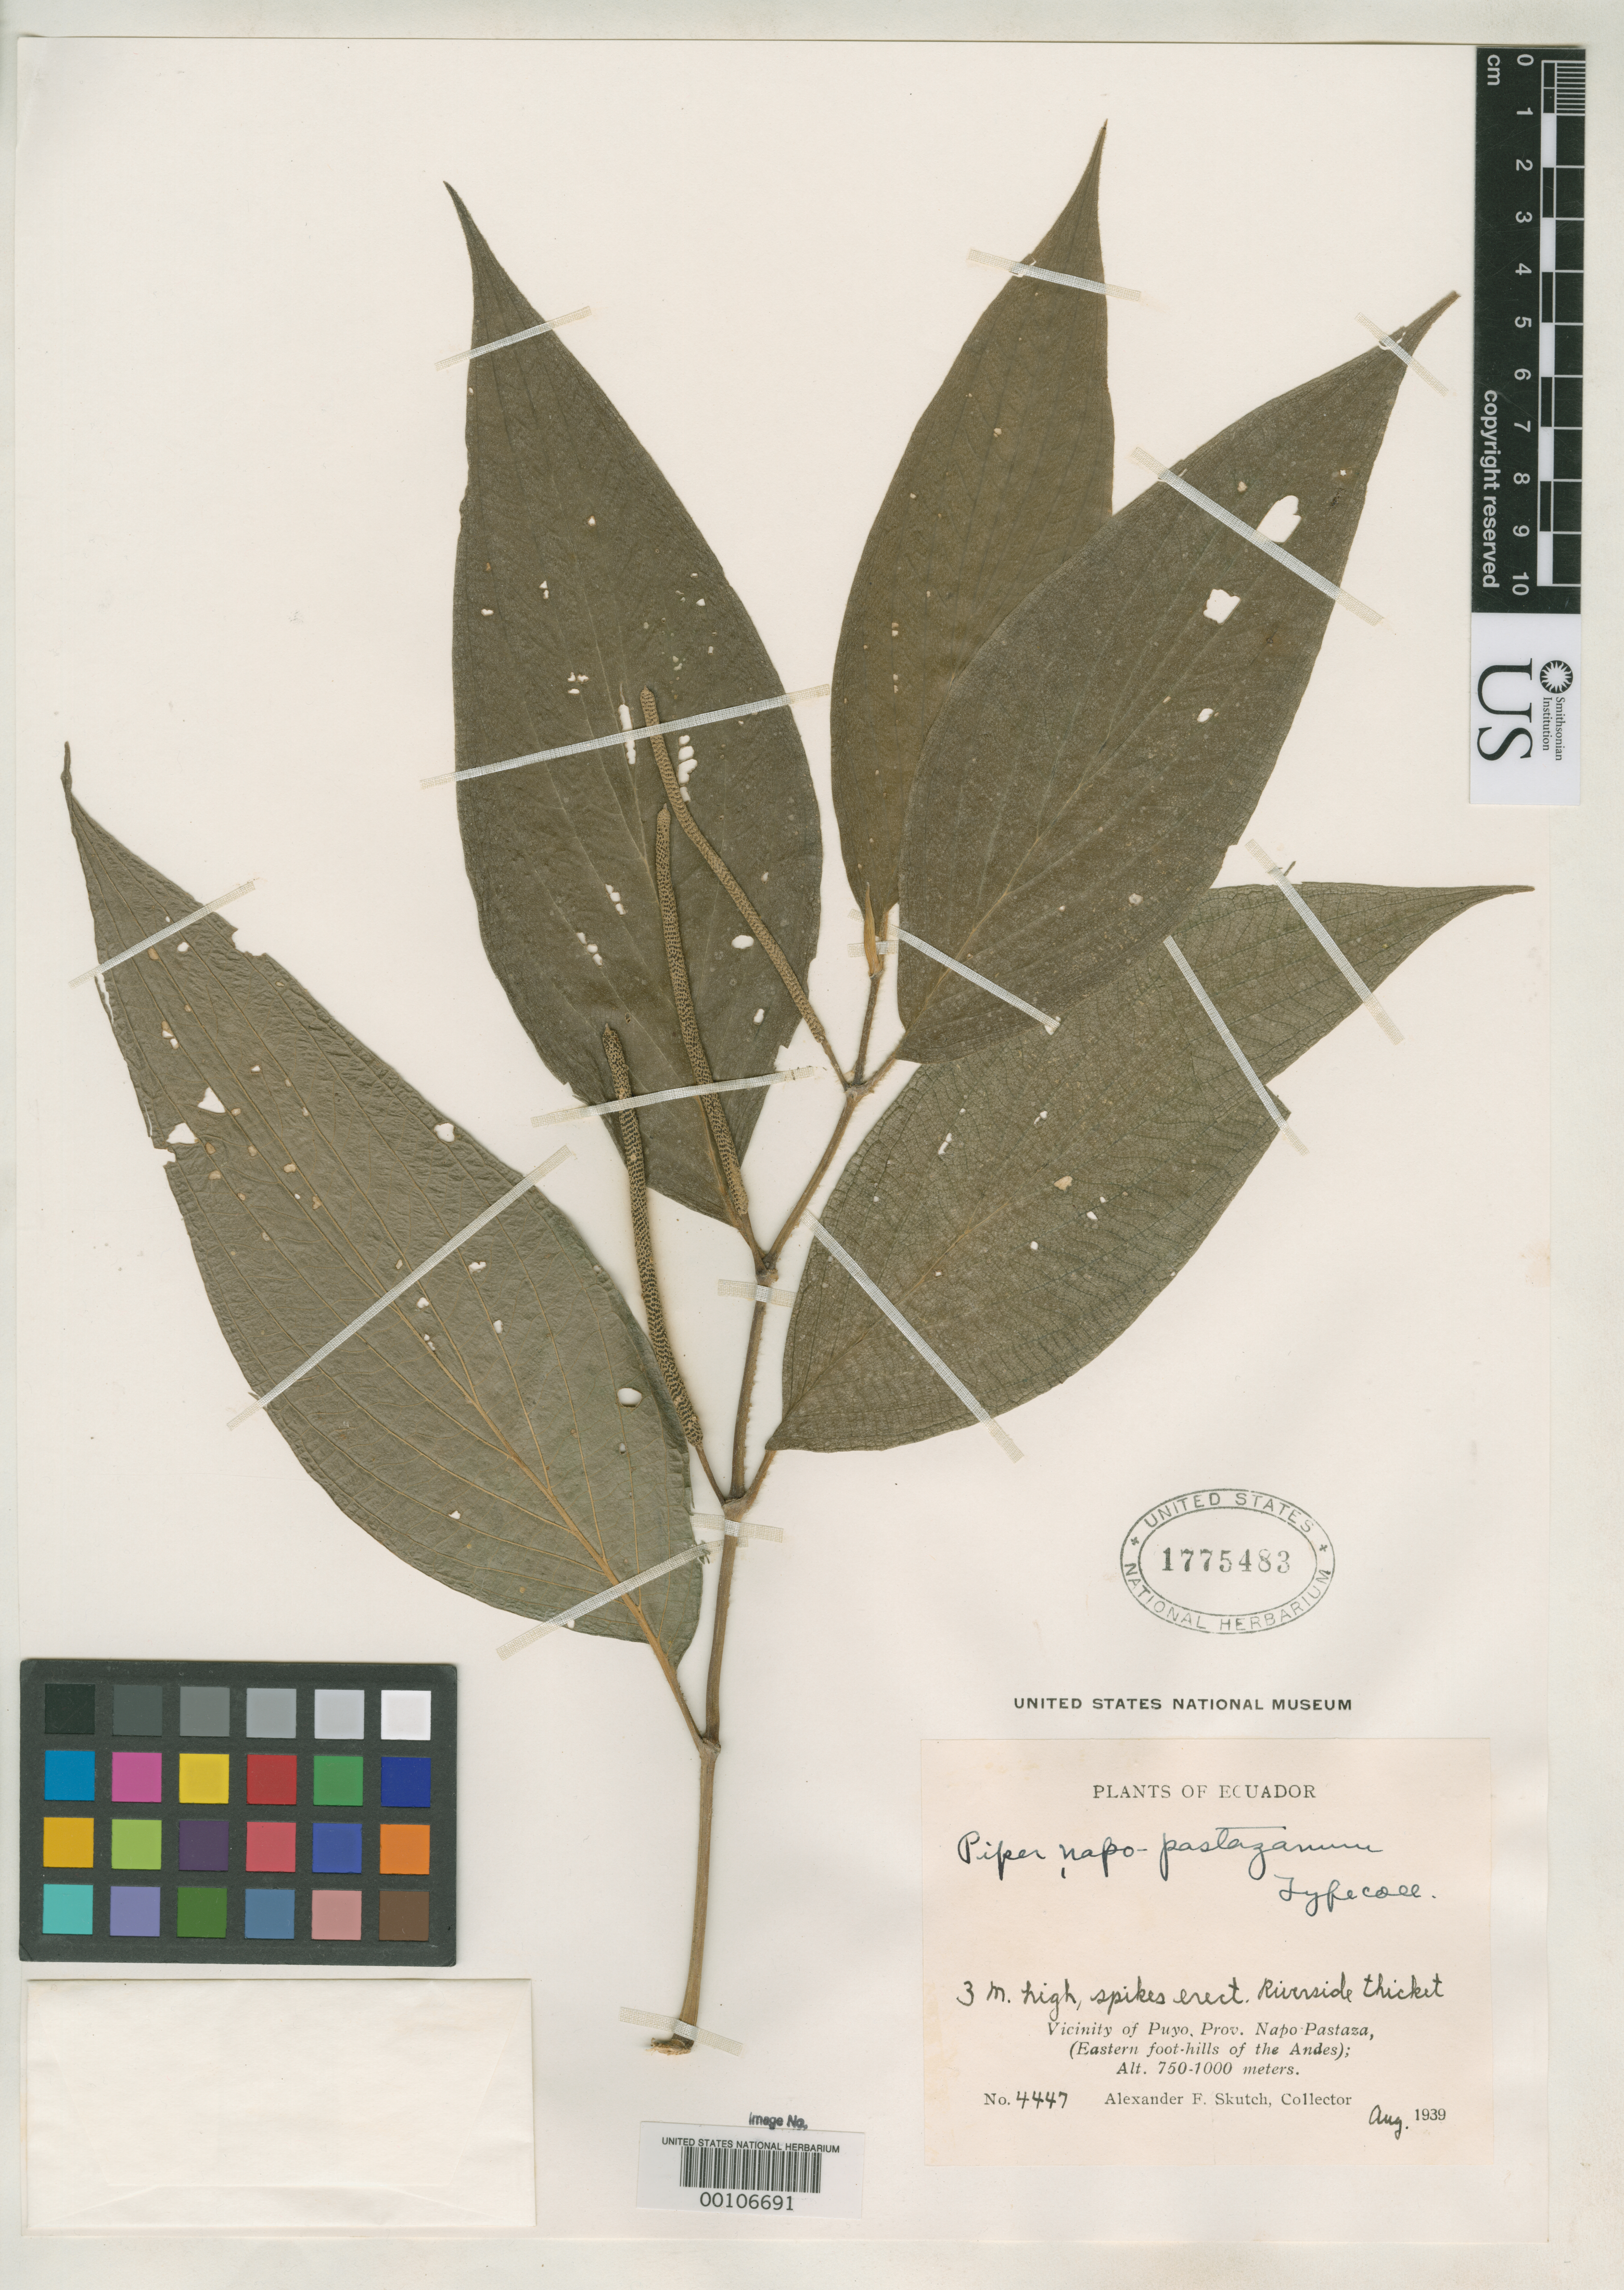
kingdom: Plantae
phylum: Tracheophyta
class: Magnoliopsida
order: Piperales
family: Piperaceae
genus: Piper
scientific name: Piper napo-pastazanum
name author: Trel. & Yunck.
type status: Isotype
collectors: A. F. Skutch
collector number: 4447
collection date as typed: Aug 1939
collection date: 1939-08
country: Ecuador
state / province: Pastaza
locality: Puyo.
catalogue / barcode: US 1775483